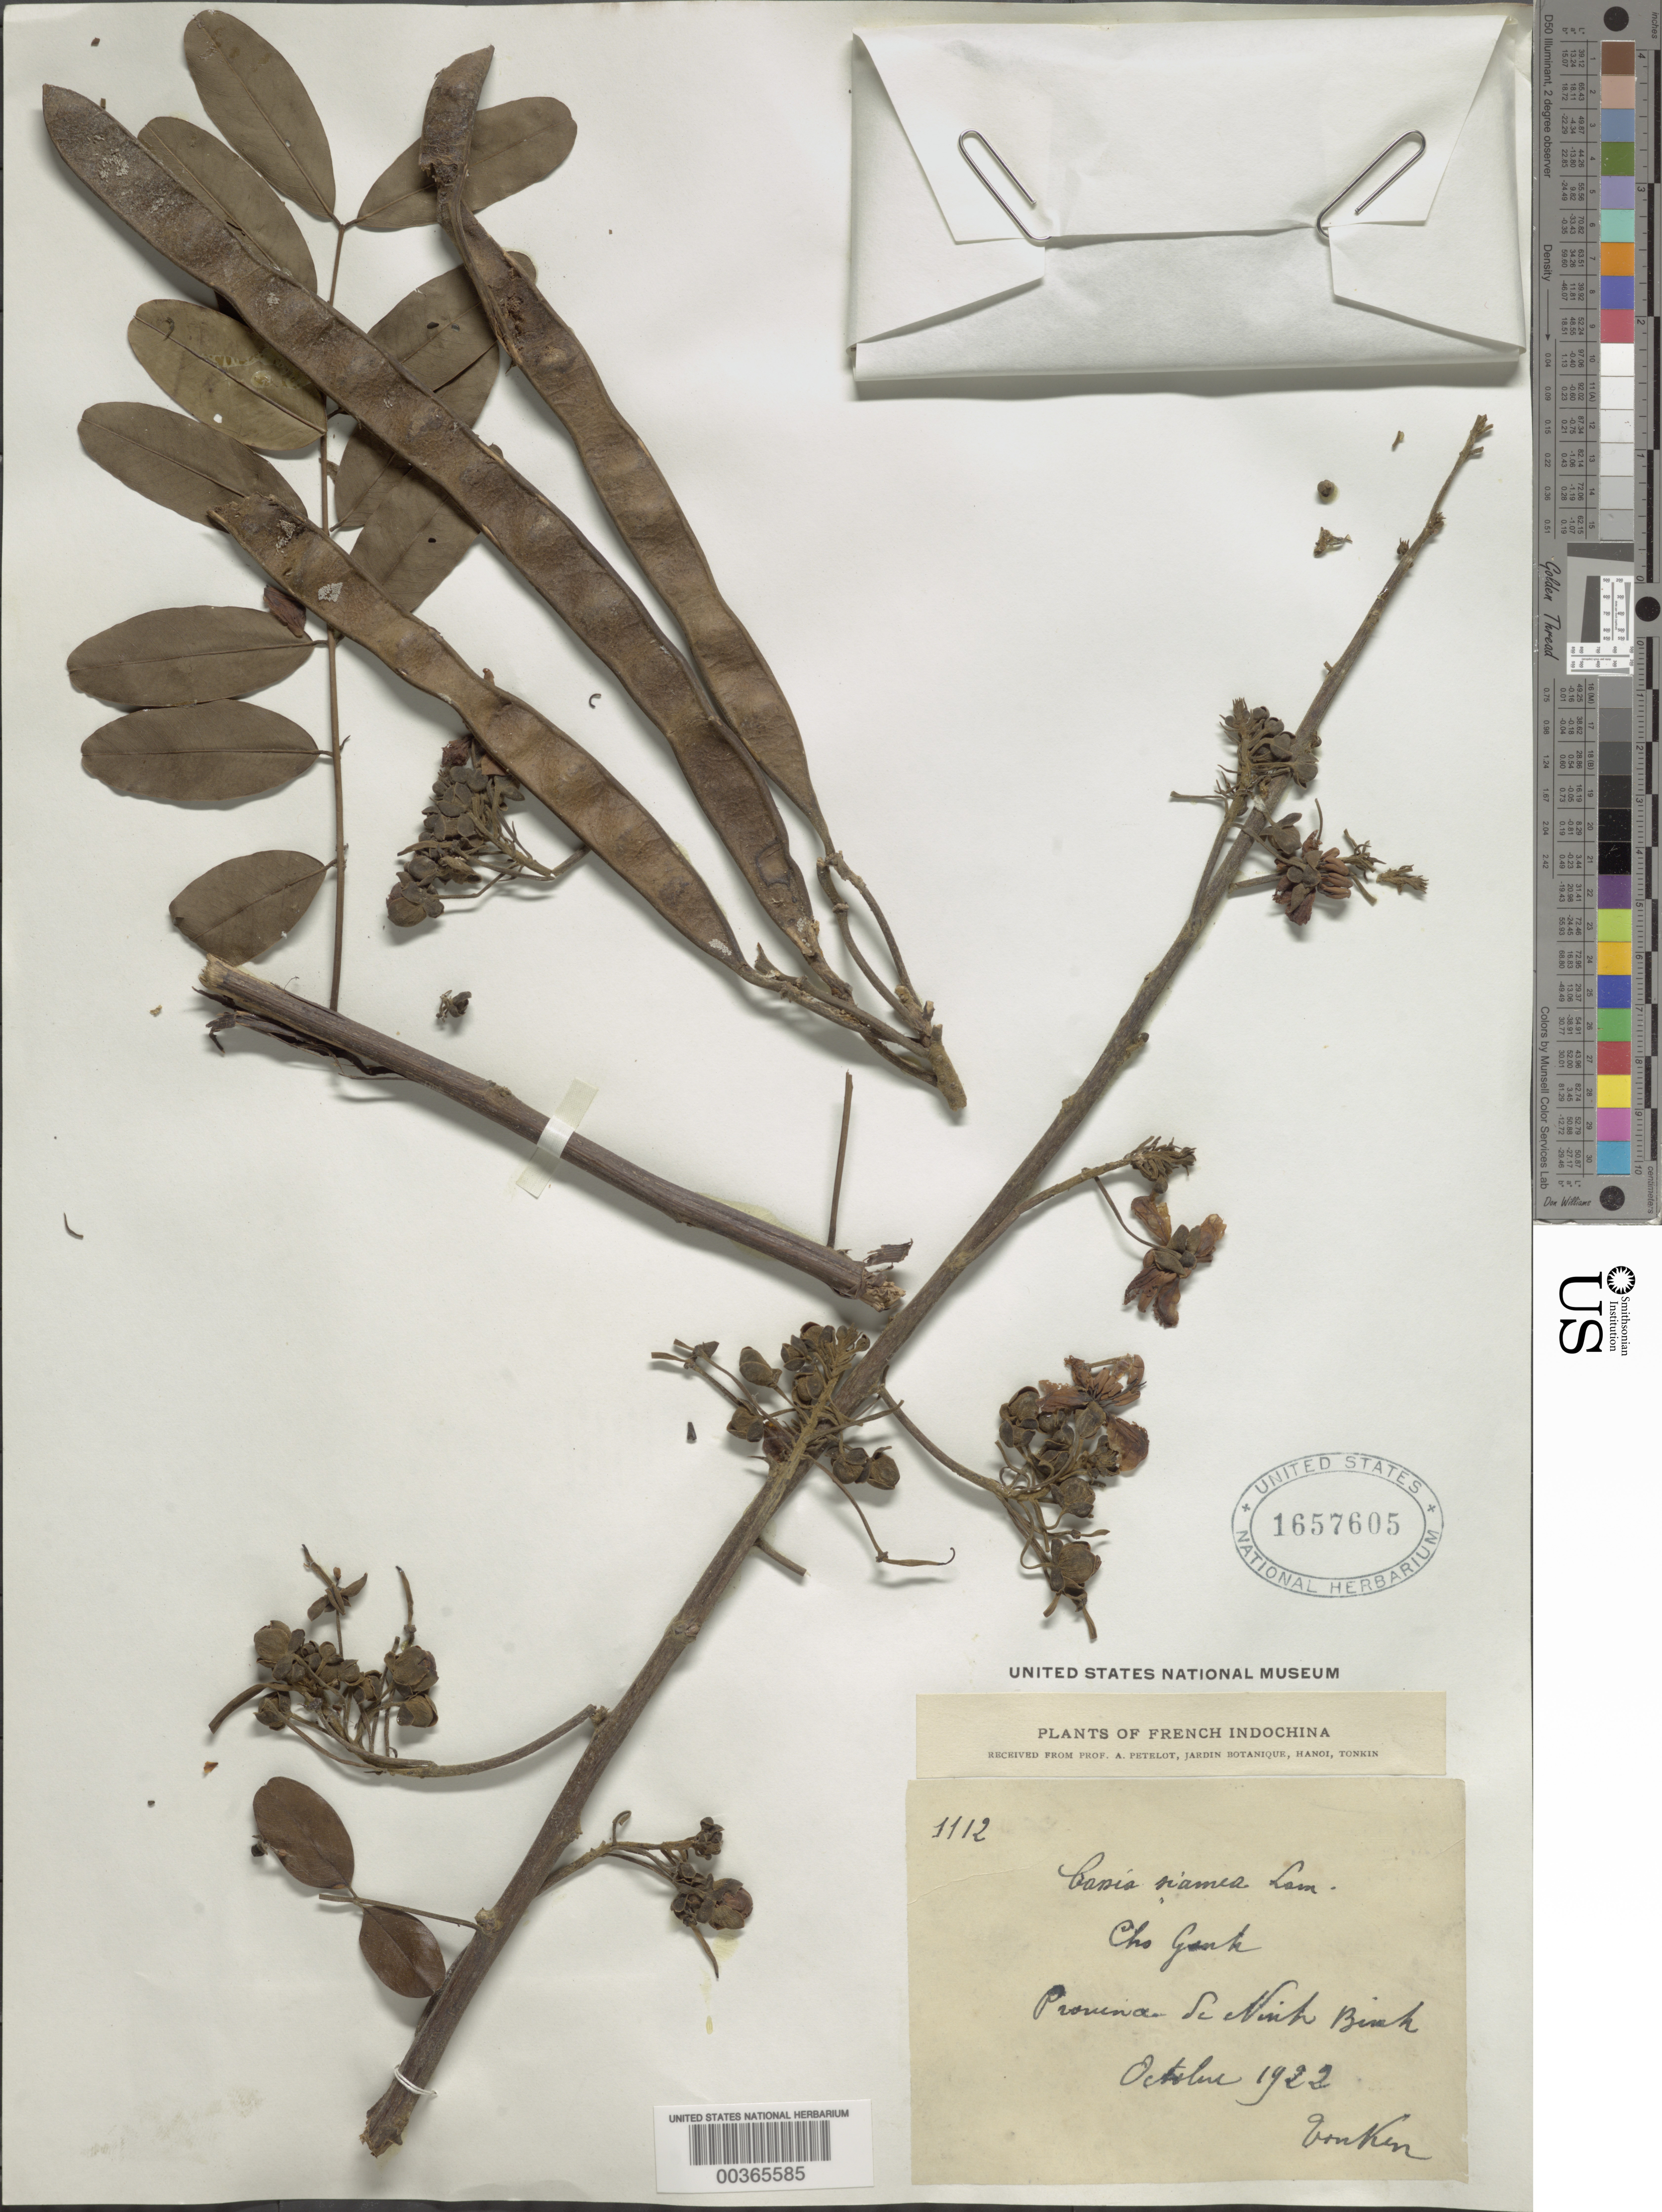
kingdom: Plantae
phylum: Tracheophyta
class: Magnoliopsida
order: Fabales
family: Fabaceae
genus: Senna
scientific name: Senna siamea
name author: (Lam.) H.S. Irwin & Barneby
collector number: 1112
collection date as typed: Oct 1922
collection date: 1922-10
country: Vietnam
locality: Ninh binh prov.; cho gank; tonkin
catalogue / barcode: US 1657605